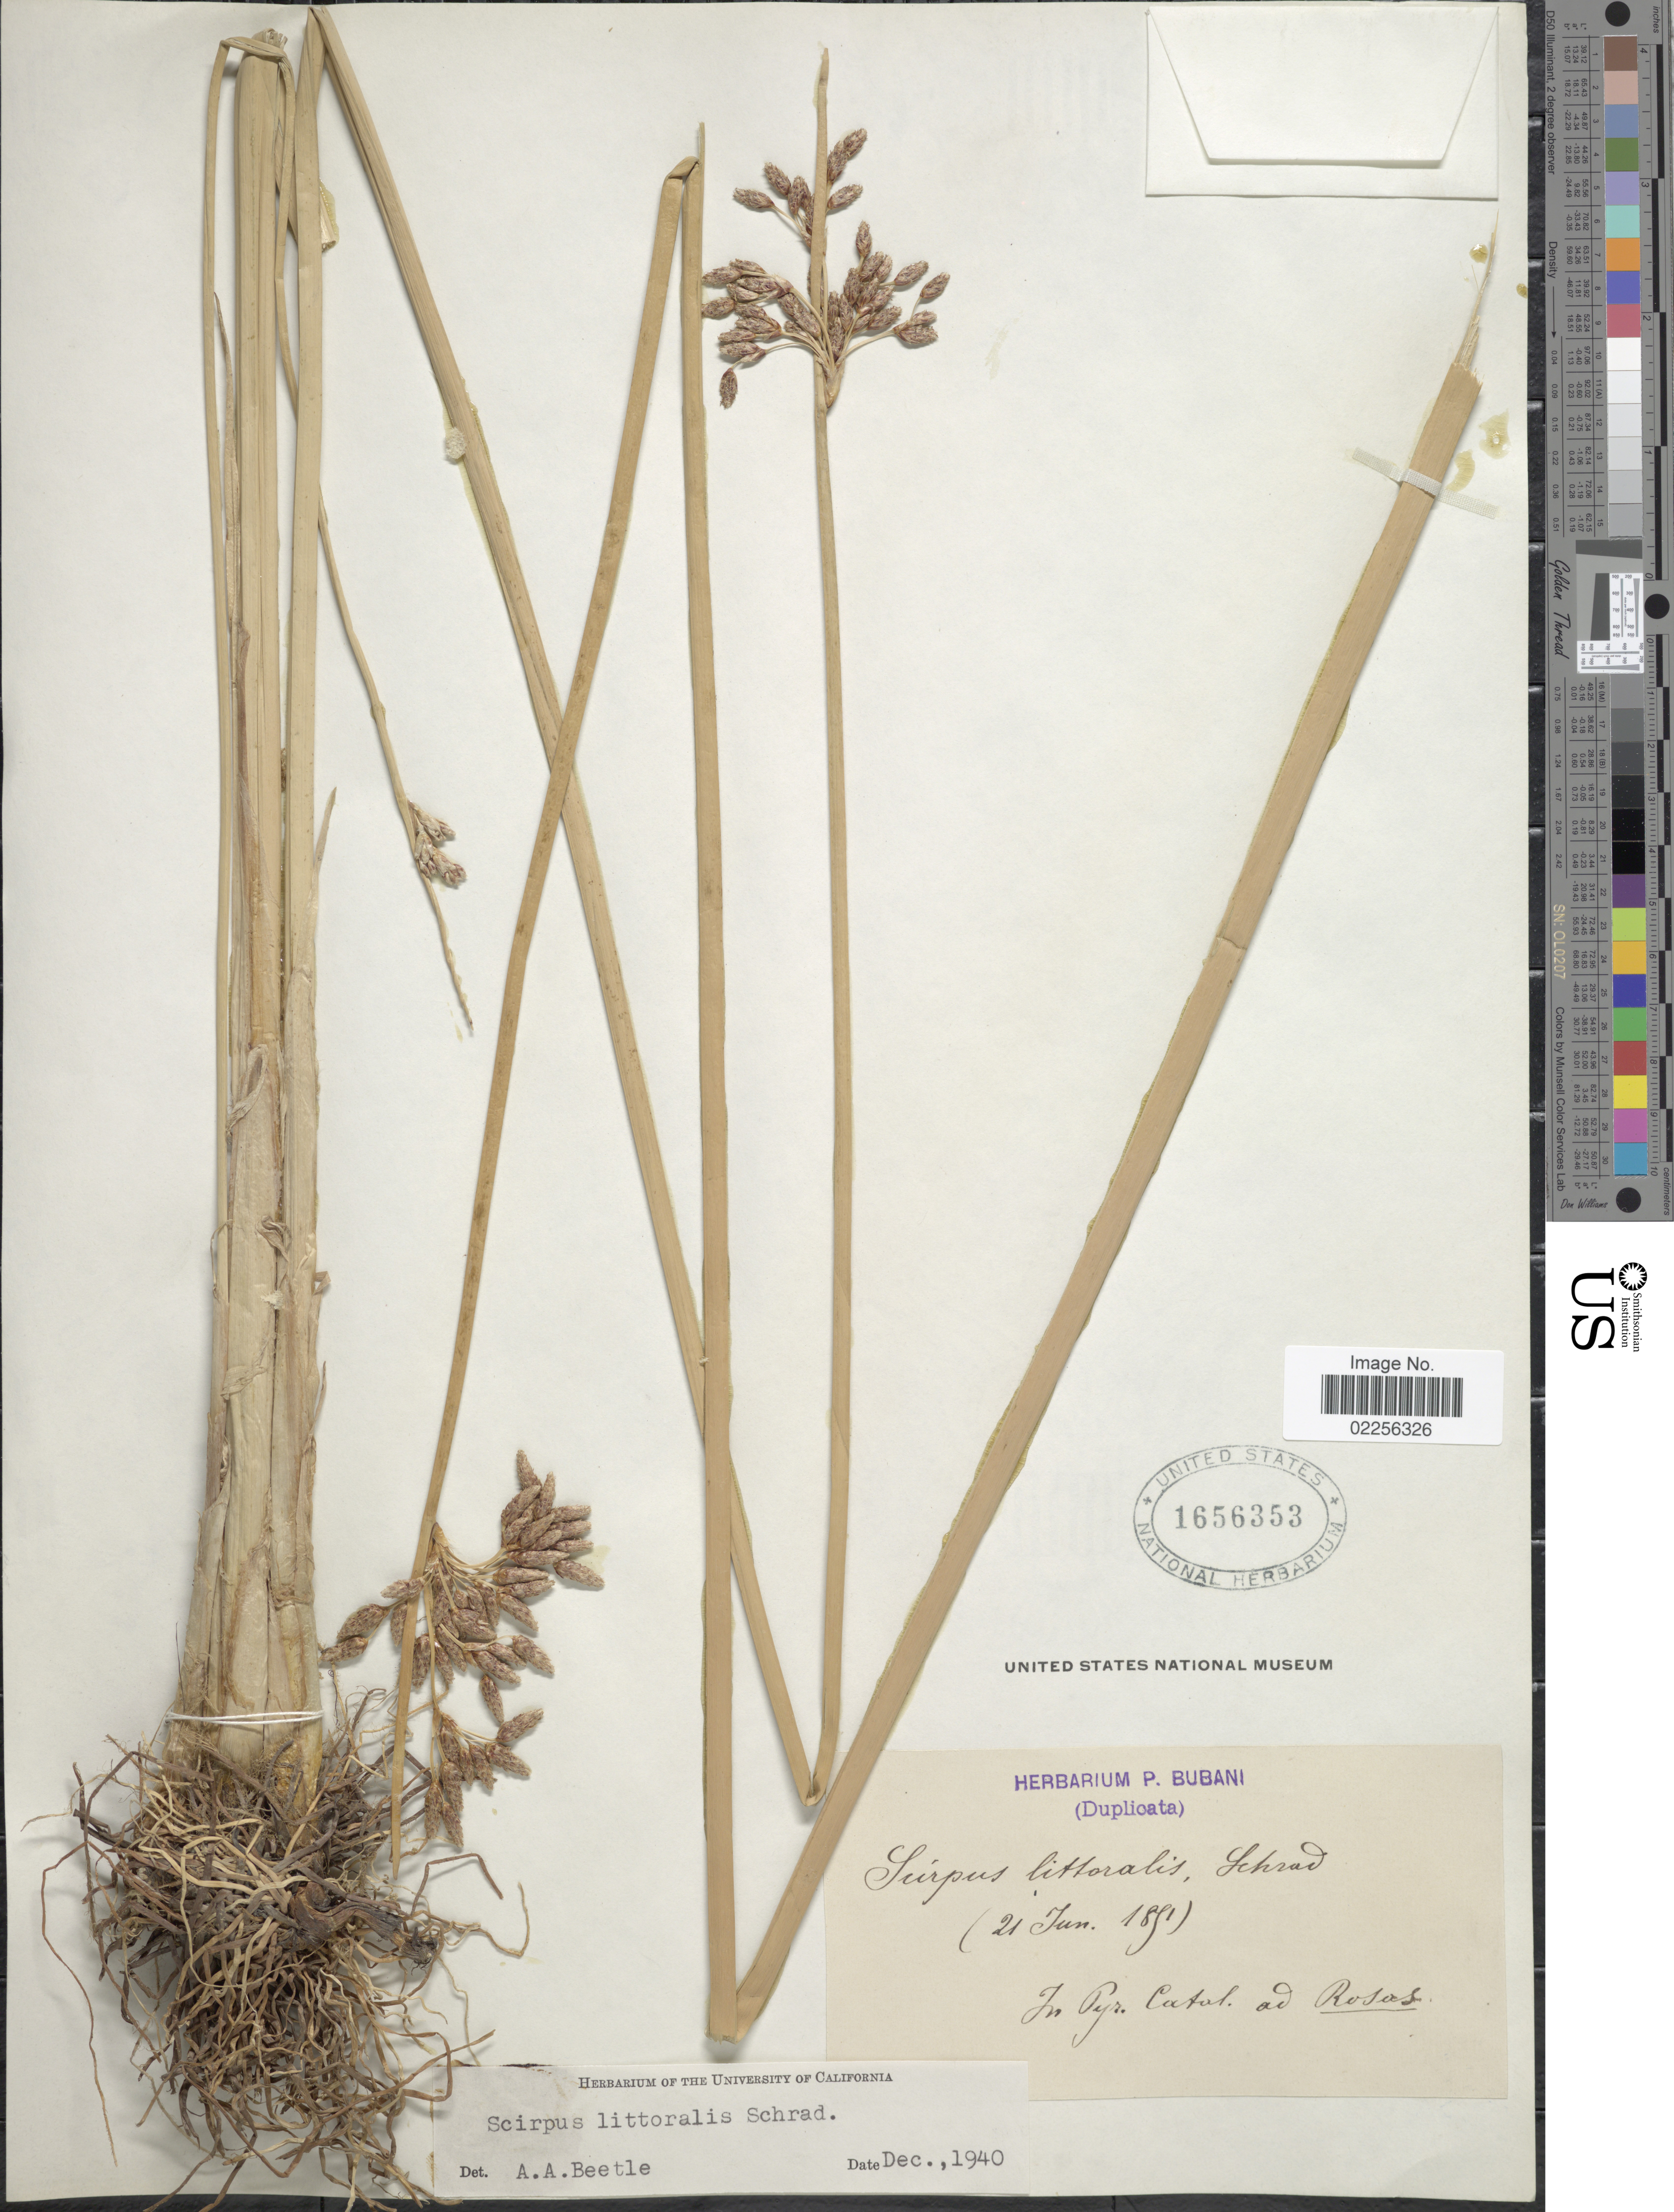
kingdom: Plantae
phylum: Tracheophyta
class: Liliopsida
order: Poales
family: Cyperaceae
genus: Schoenoplectus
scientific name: Schoenoplectus litoralis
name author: (Schrad.) Palla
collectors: ex herb. P. Bubani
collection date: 1891-06-21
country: Spain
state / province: Catalunya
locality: In Pyr. Catal ad Rosas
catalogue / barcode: US 1656353